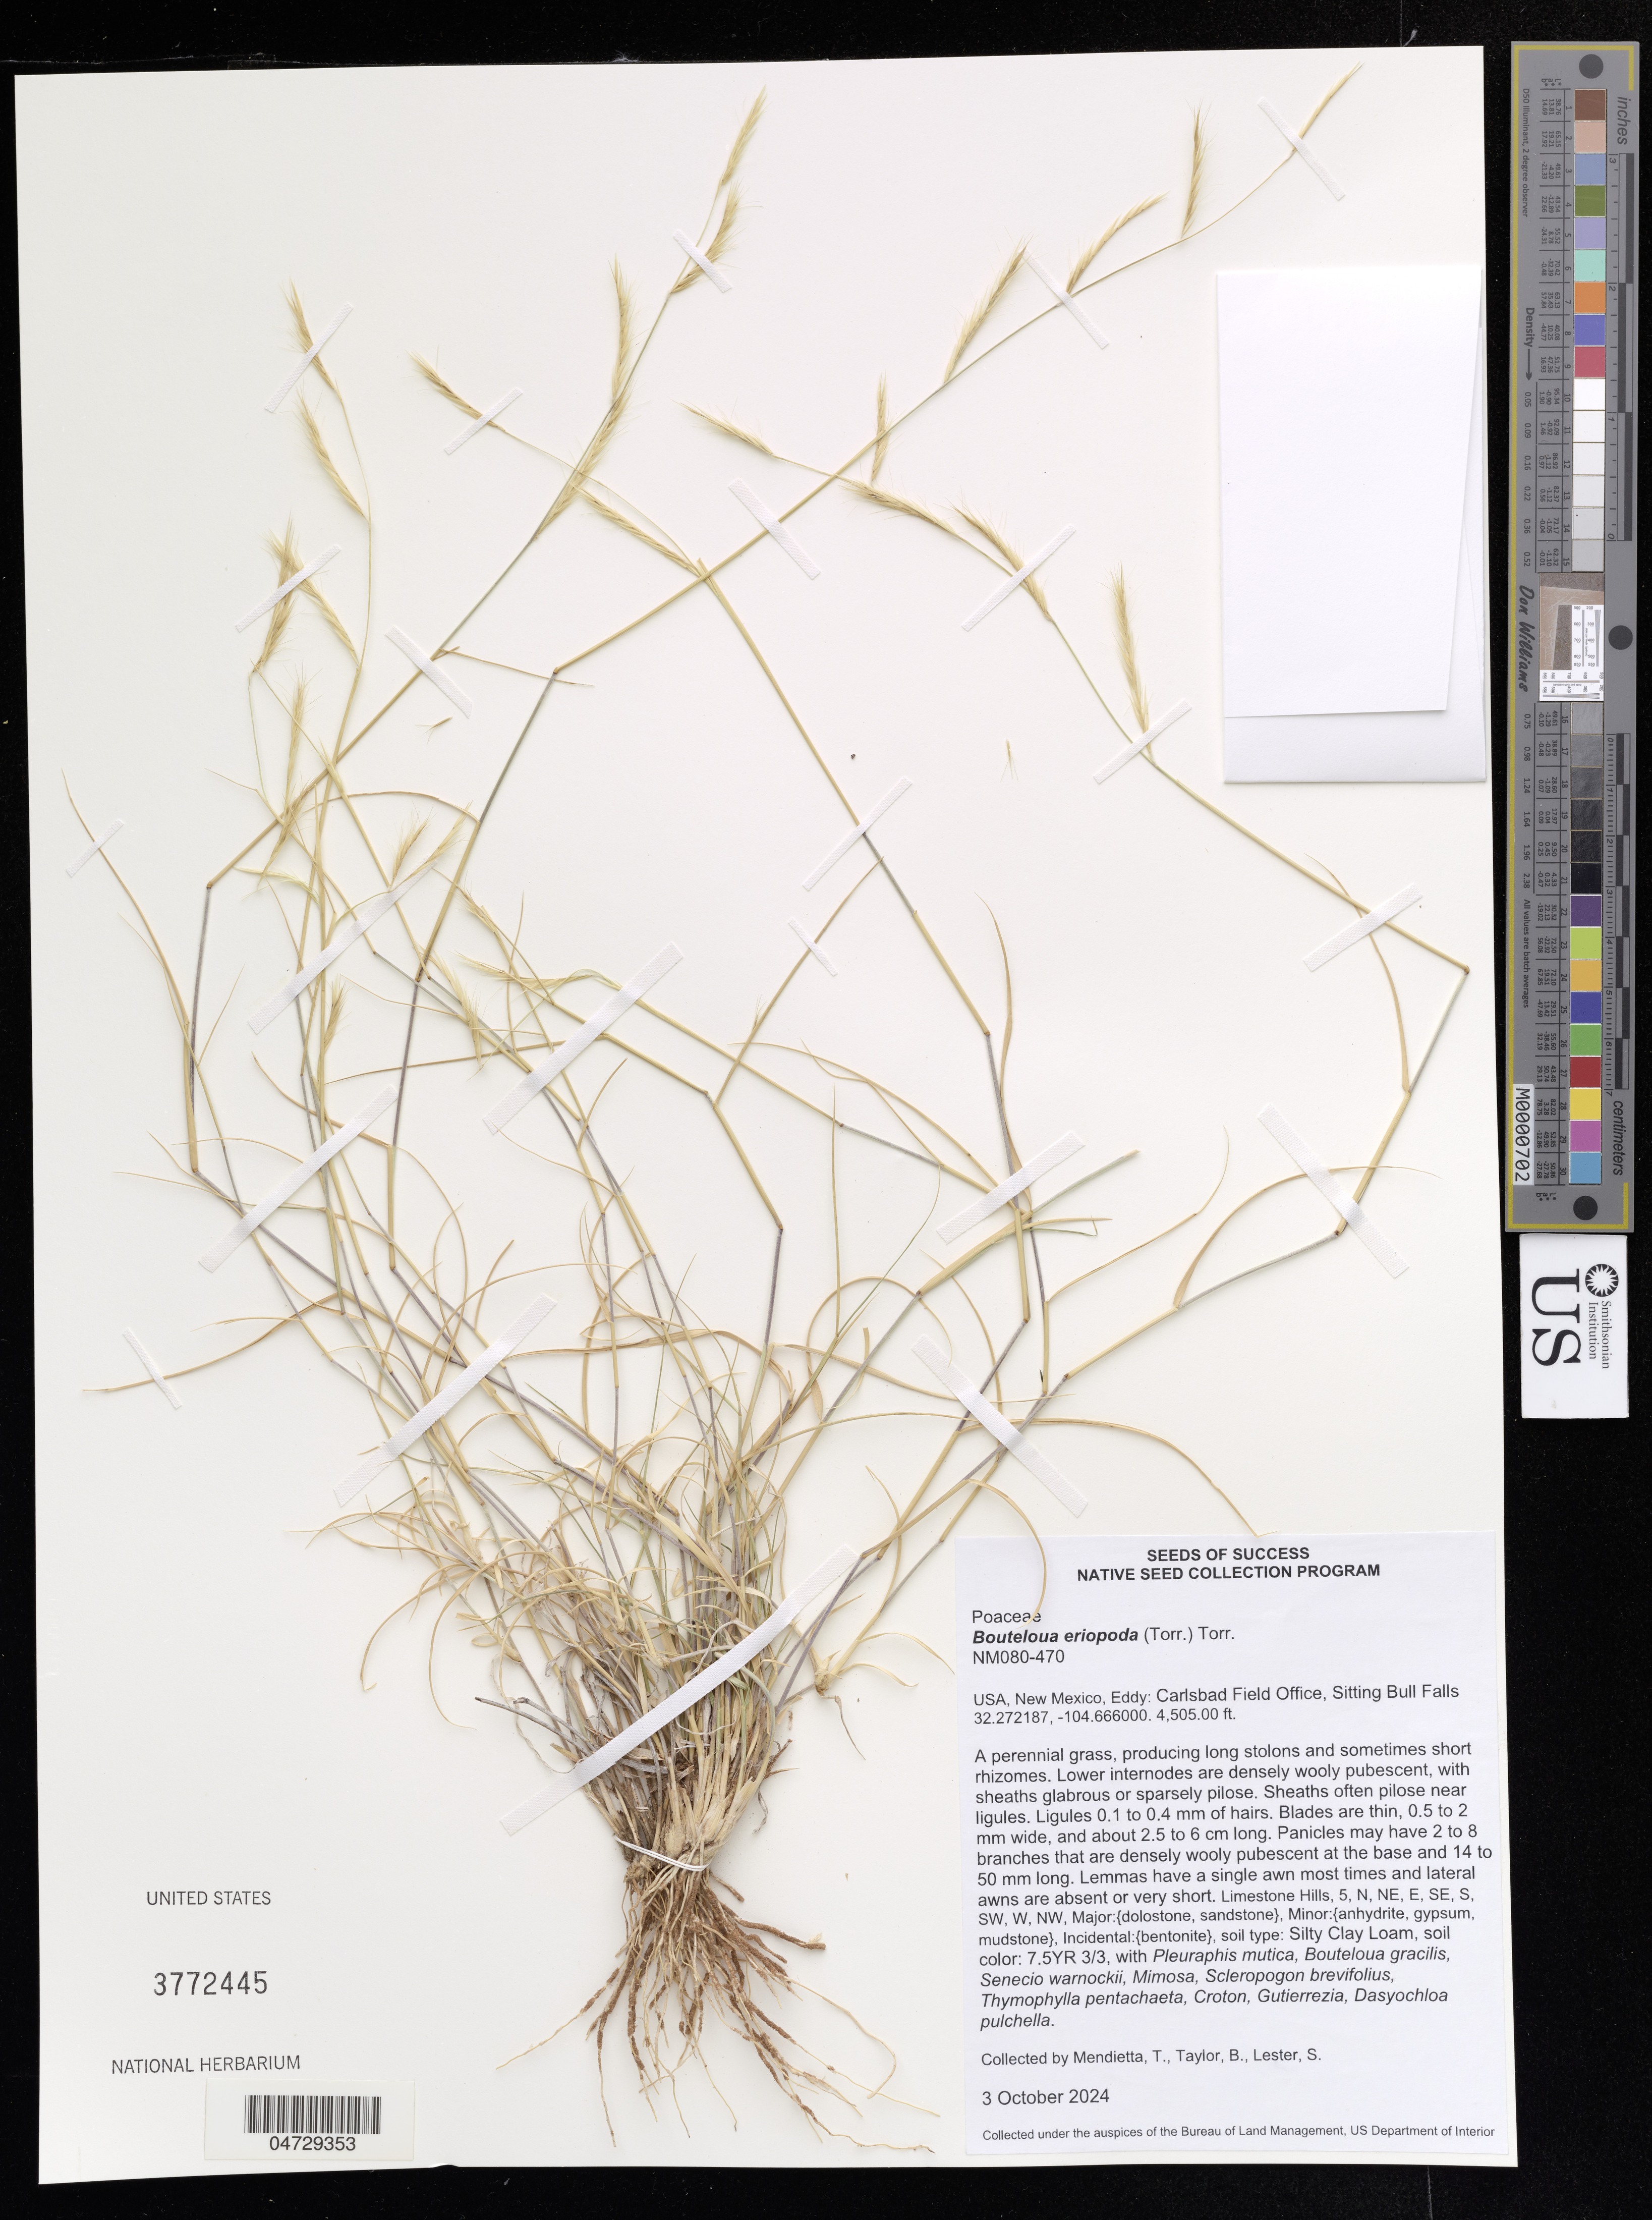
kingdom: Plantae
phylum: Tracheophyta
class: Liliopsida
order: Poales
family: Poaceae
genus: Bouteloua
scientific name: Bouteloua eriopoda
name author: (Torr.) Torr.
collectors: T. Mendietta, B. Taylor & S. Lester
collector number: NM080-470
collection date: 2024-10-03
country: United States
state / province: New Mexico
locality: Eddy: Carlsbad Field Office, Sitting Bull Falls.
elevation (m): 1373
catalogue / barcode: US 3772445